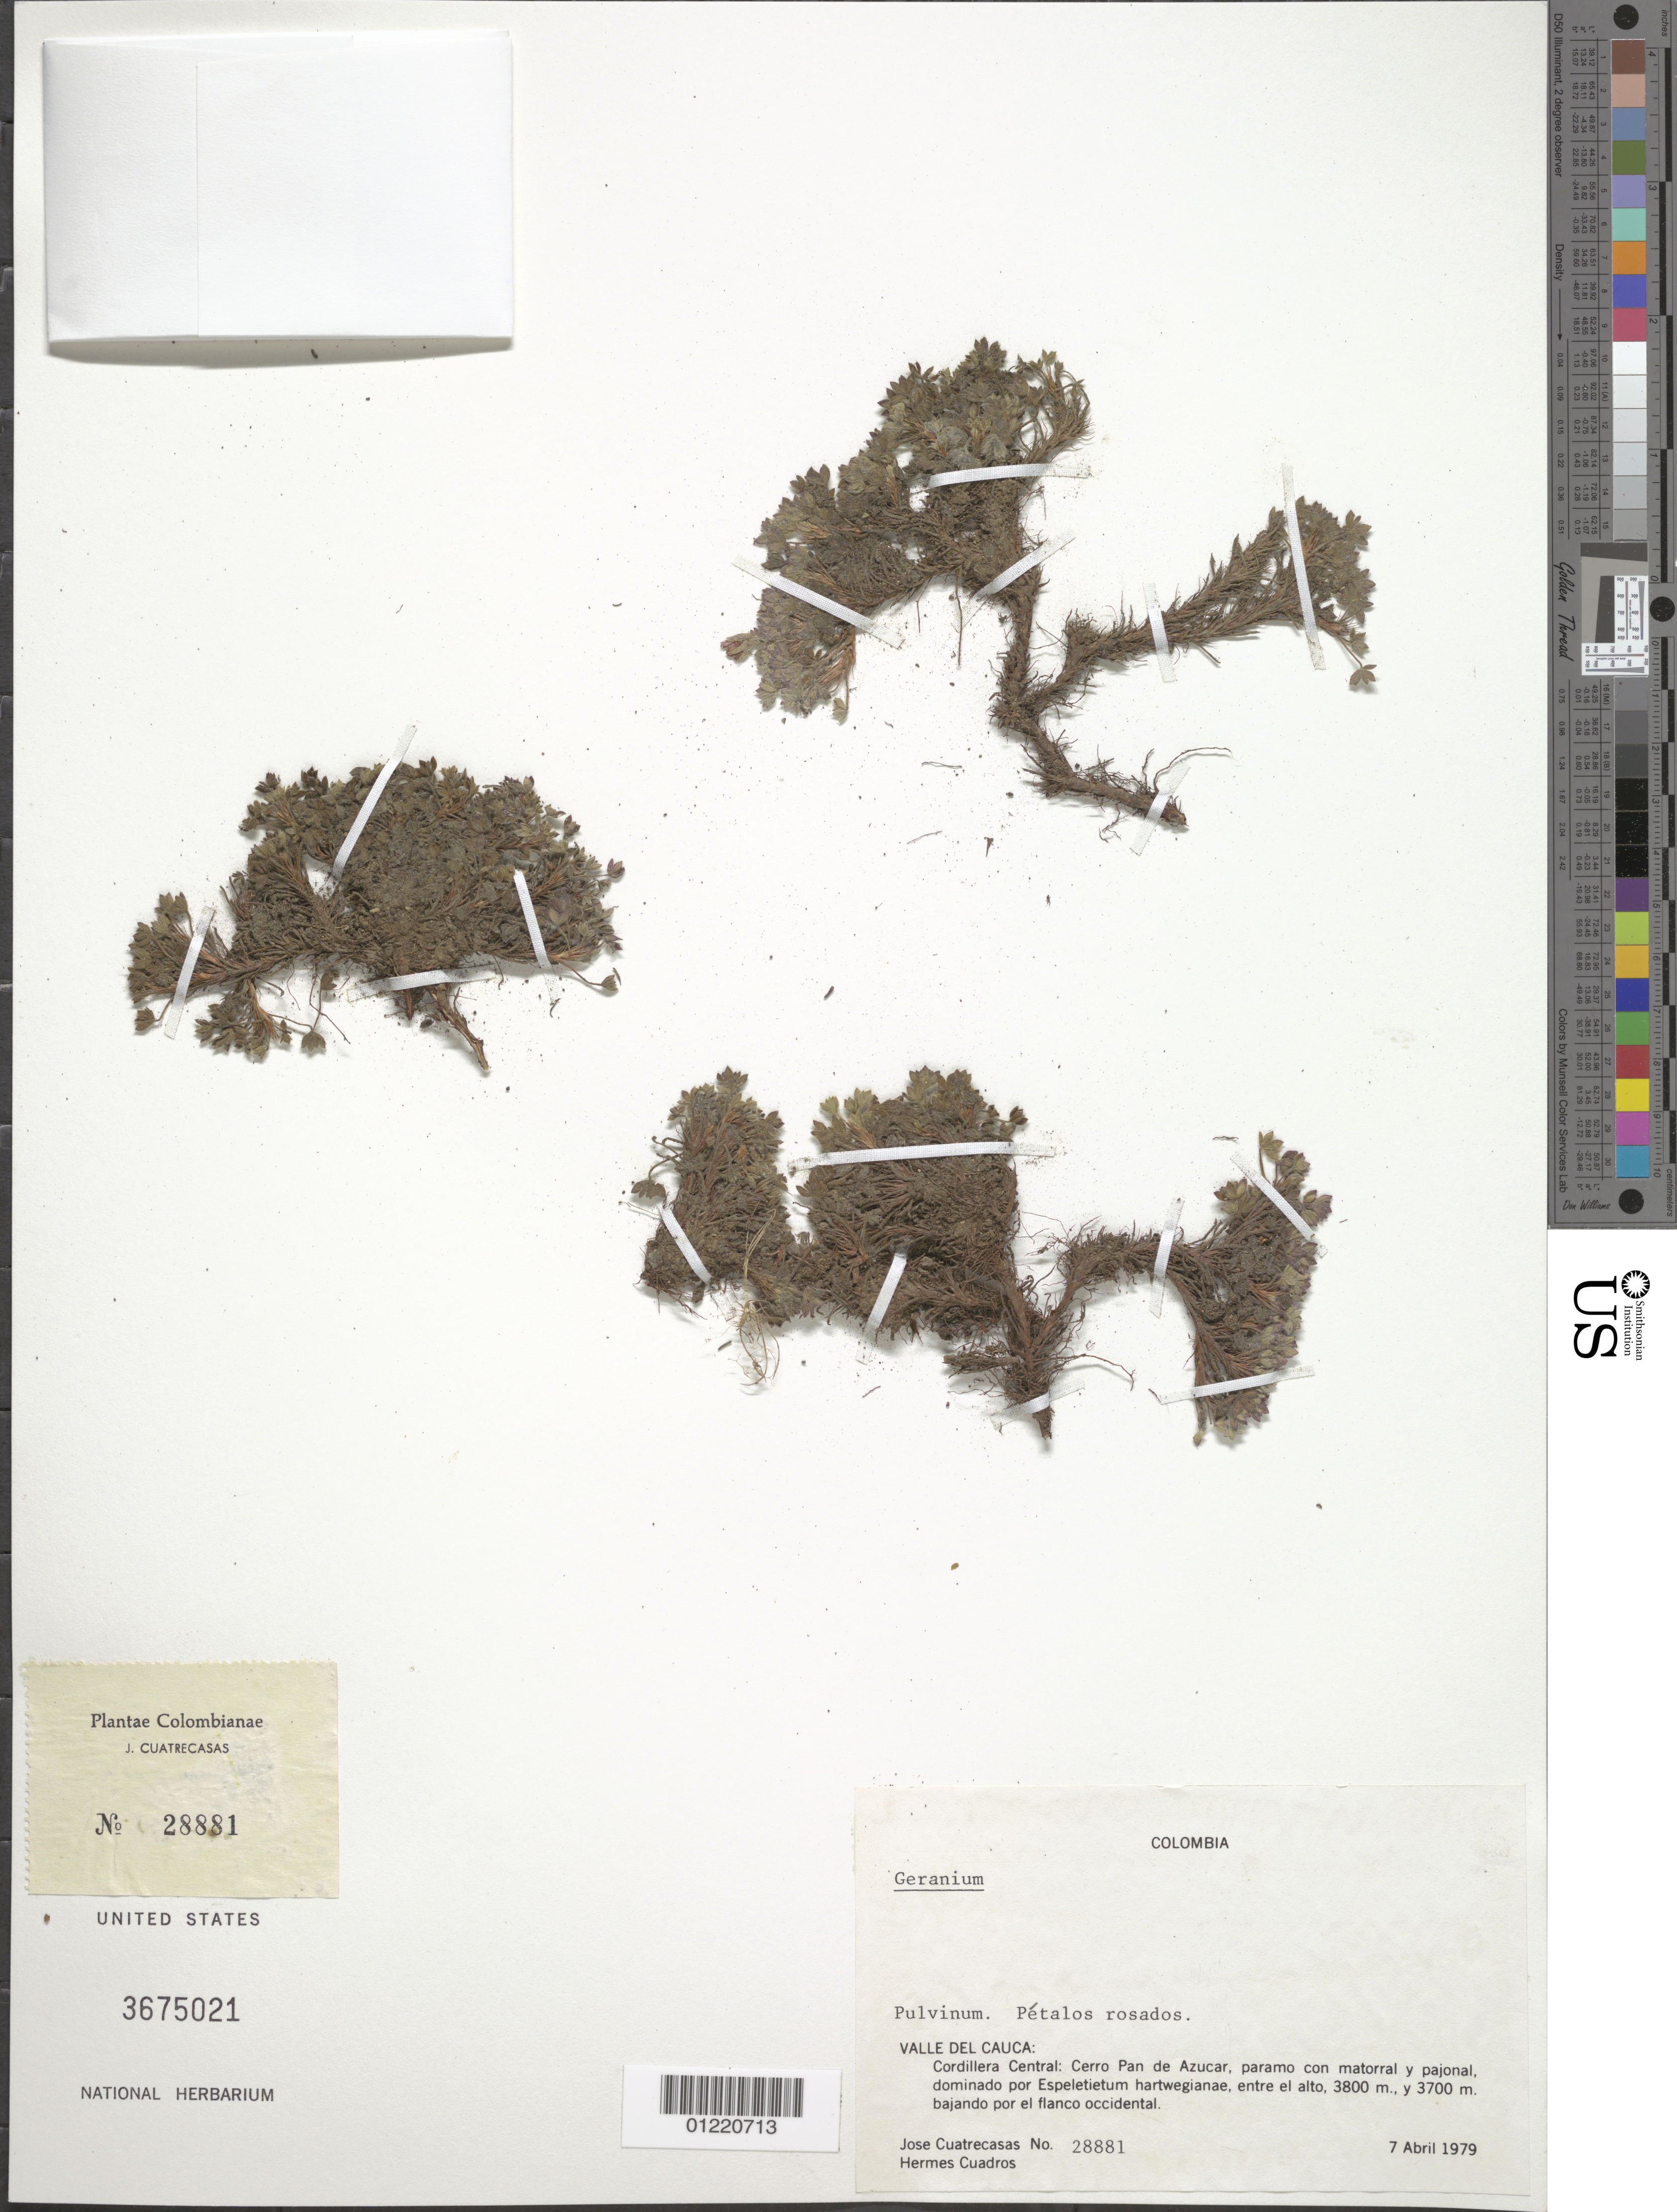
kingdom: Plantae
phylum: Tracheophyta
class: Magnoliopsida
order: Geraniales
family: Geraniaceae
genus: Geranium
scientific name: Geranium sp.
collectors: J. Cuatrecasas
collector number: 28881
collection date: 1979-04-07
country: Colombia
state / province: Valle del Cauca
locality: Cordillera Central: Cerro Pan de Azucar, paramo con matorral y pajonal, dominado por Espeletietum hartwegianae, entre el alto, bajando por el flanco occidental.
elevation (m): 3800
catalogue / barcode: US 3675021